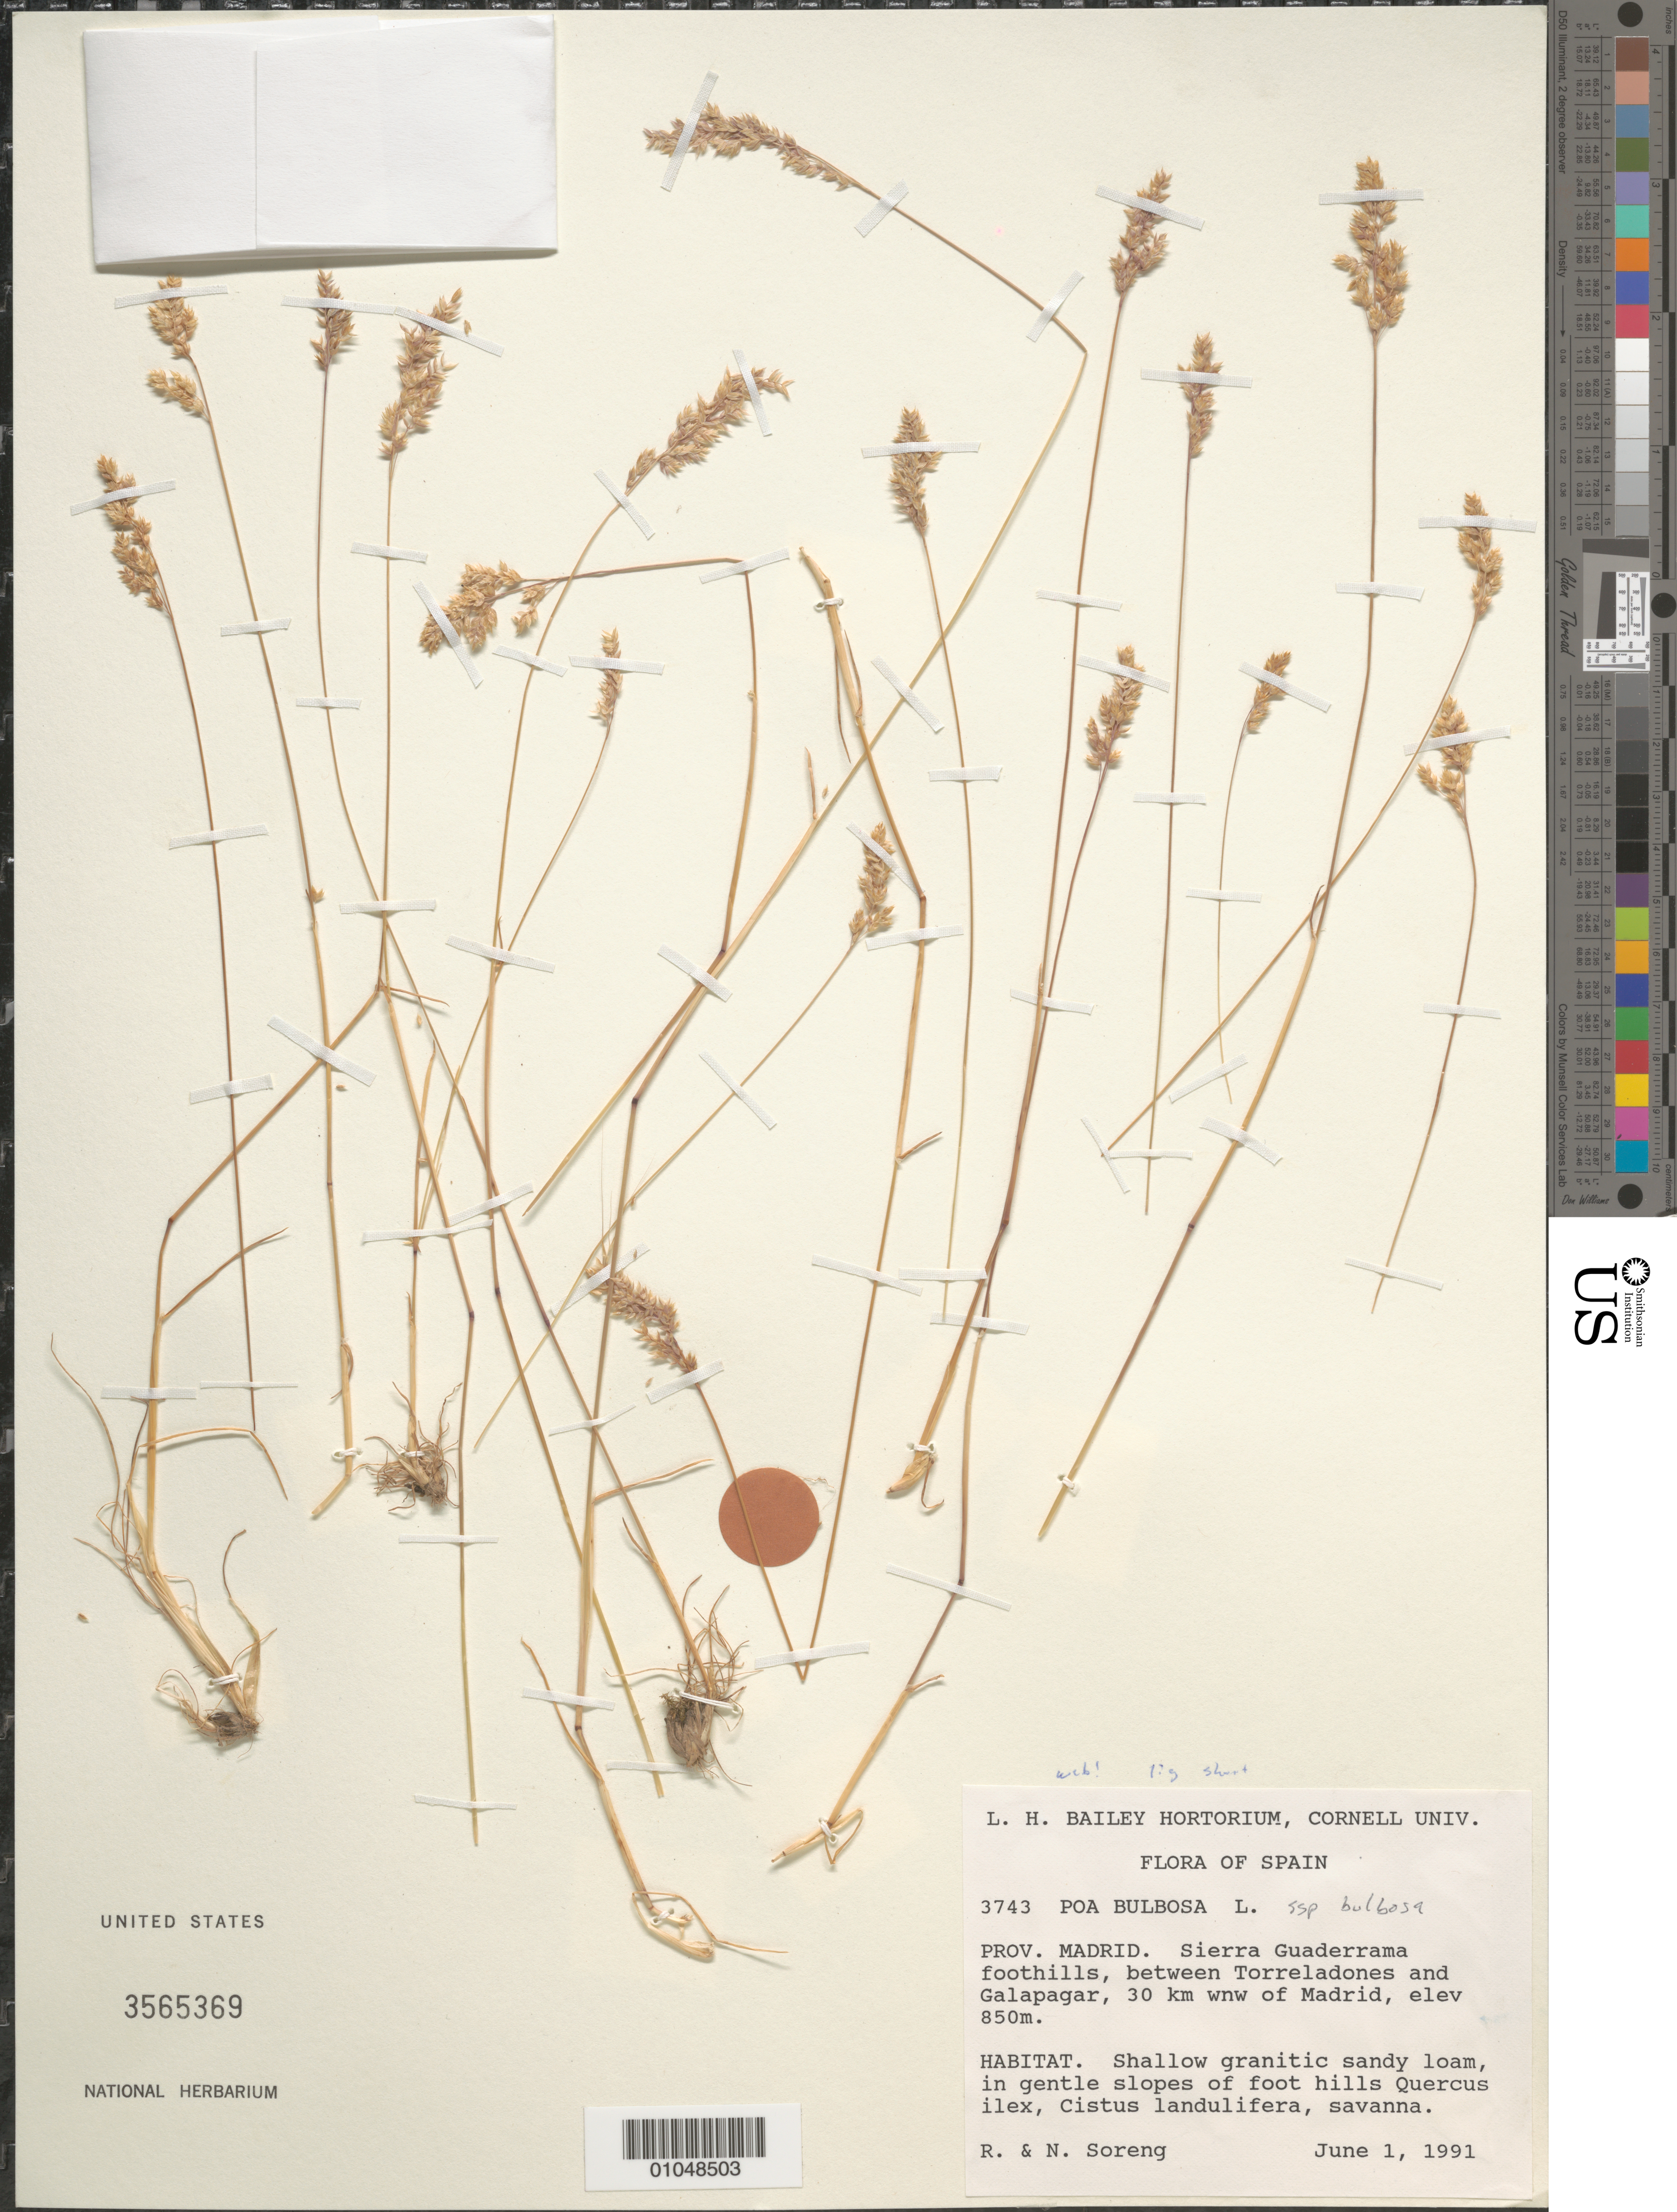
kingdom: Plantae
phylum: Tracheophyta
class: Liliopsida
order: Poales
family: Poaceae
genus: Poa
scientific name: Poa bulbosa subsp. bulbosa var. bulbosa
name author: L.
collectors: R. J. Soreng & N. L. Soreng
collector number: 3743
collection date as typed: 01 Jun 1991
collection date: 1991-06-01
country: Spain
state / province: Madrid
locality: Sierra Guaderrama foothills, between Torreladones and Galapagar, 30 km wnw of Madrid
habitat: Shallow granitic sandy loam, in gentle slopes of foot hills Quercus ilex, Cistus landulifera, savanna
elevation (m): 850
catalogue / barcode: US 3565369